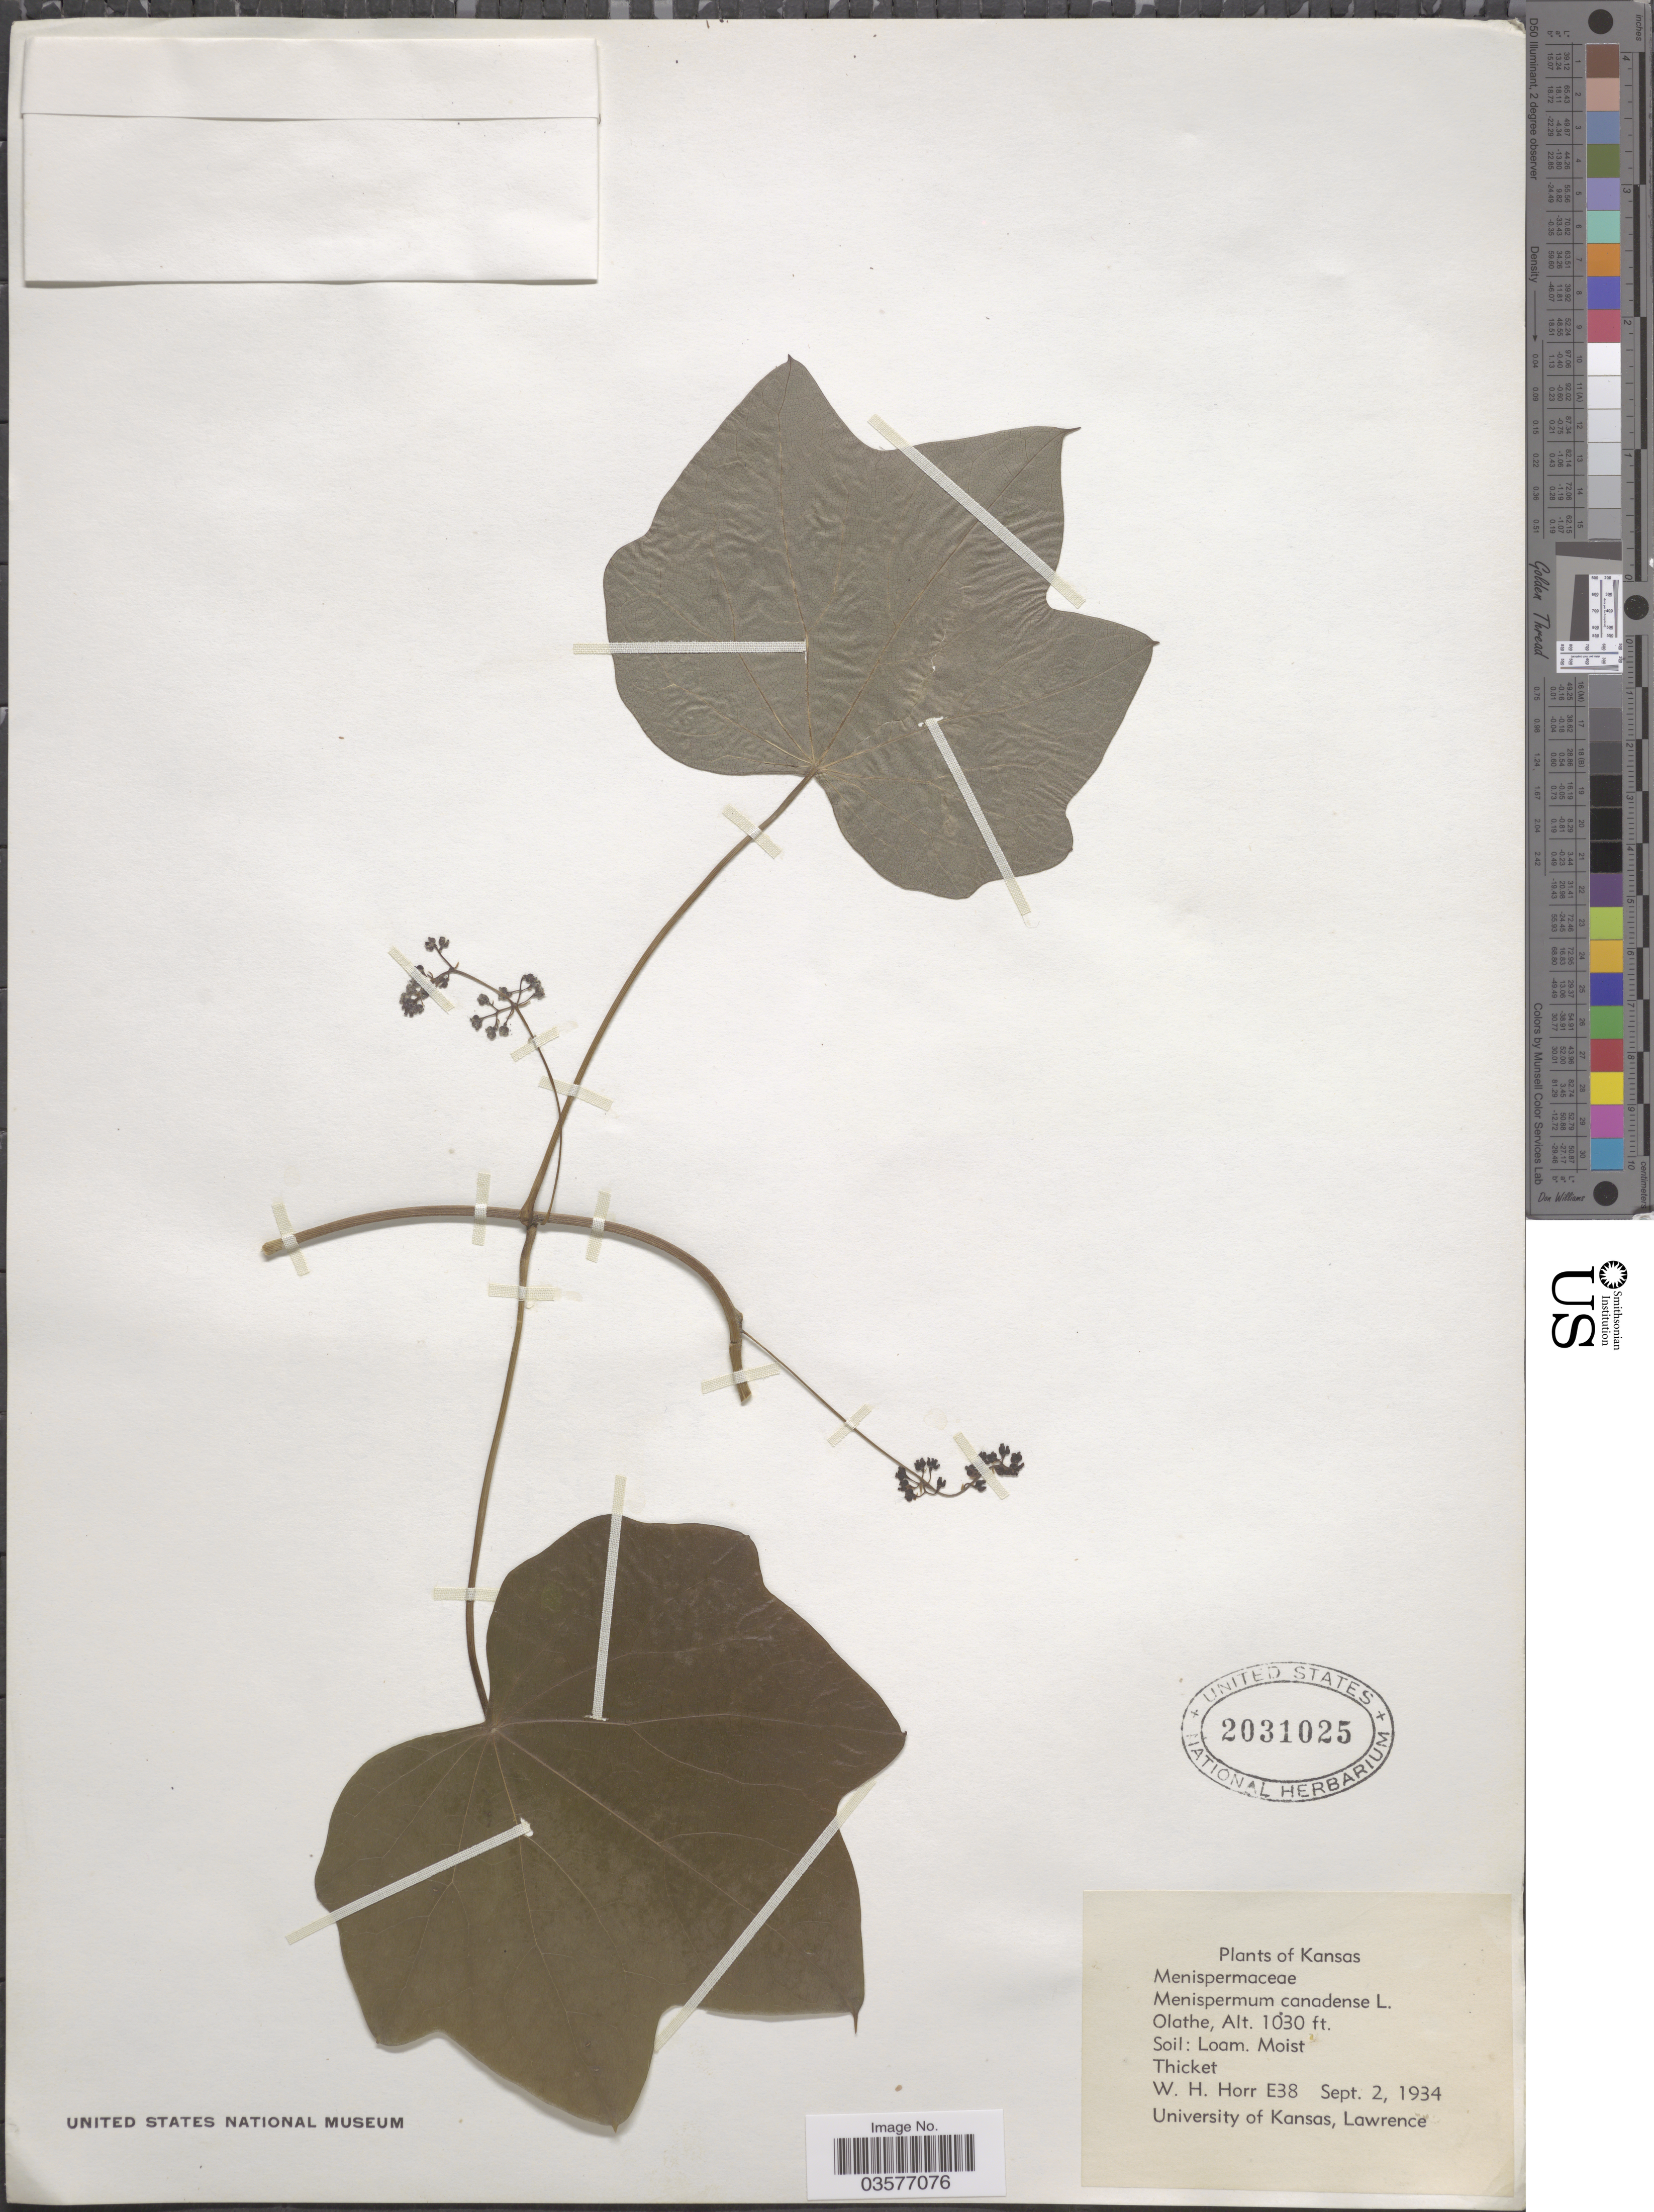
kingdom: Plantae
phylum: Tracheophyta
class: Magnoliopsida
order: Ranunculales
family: Menispermaceae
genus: Menispermum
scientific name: Menispermum canadense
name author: L.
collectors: W. H. Horr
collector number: E38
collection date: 1934-09-02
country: United States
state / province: Kansas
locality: Olathe.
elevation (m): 314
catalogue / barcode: US 2031025